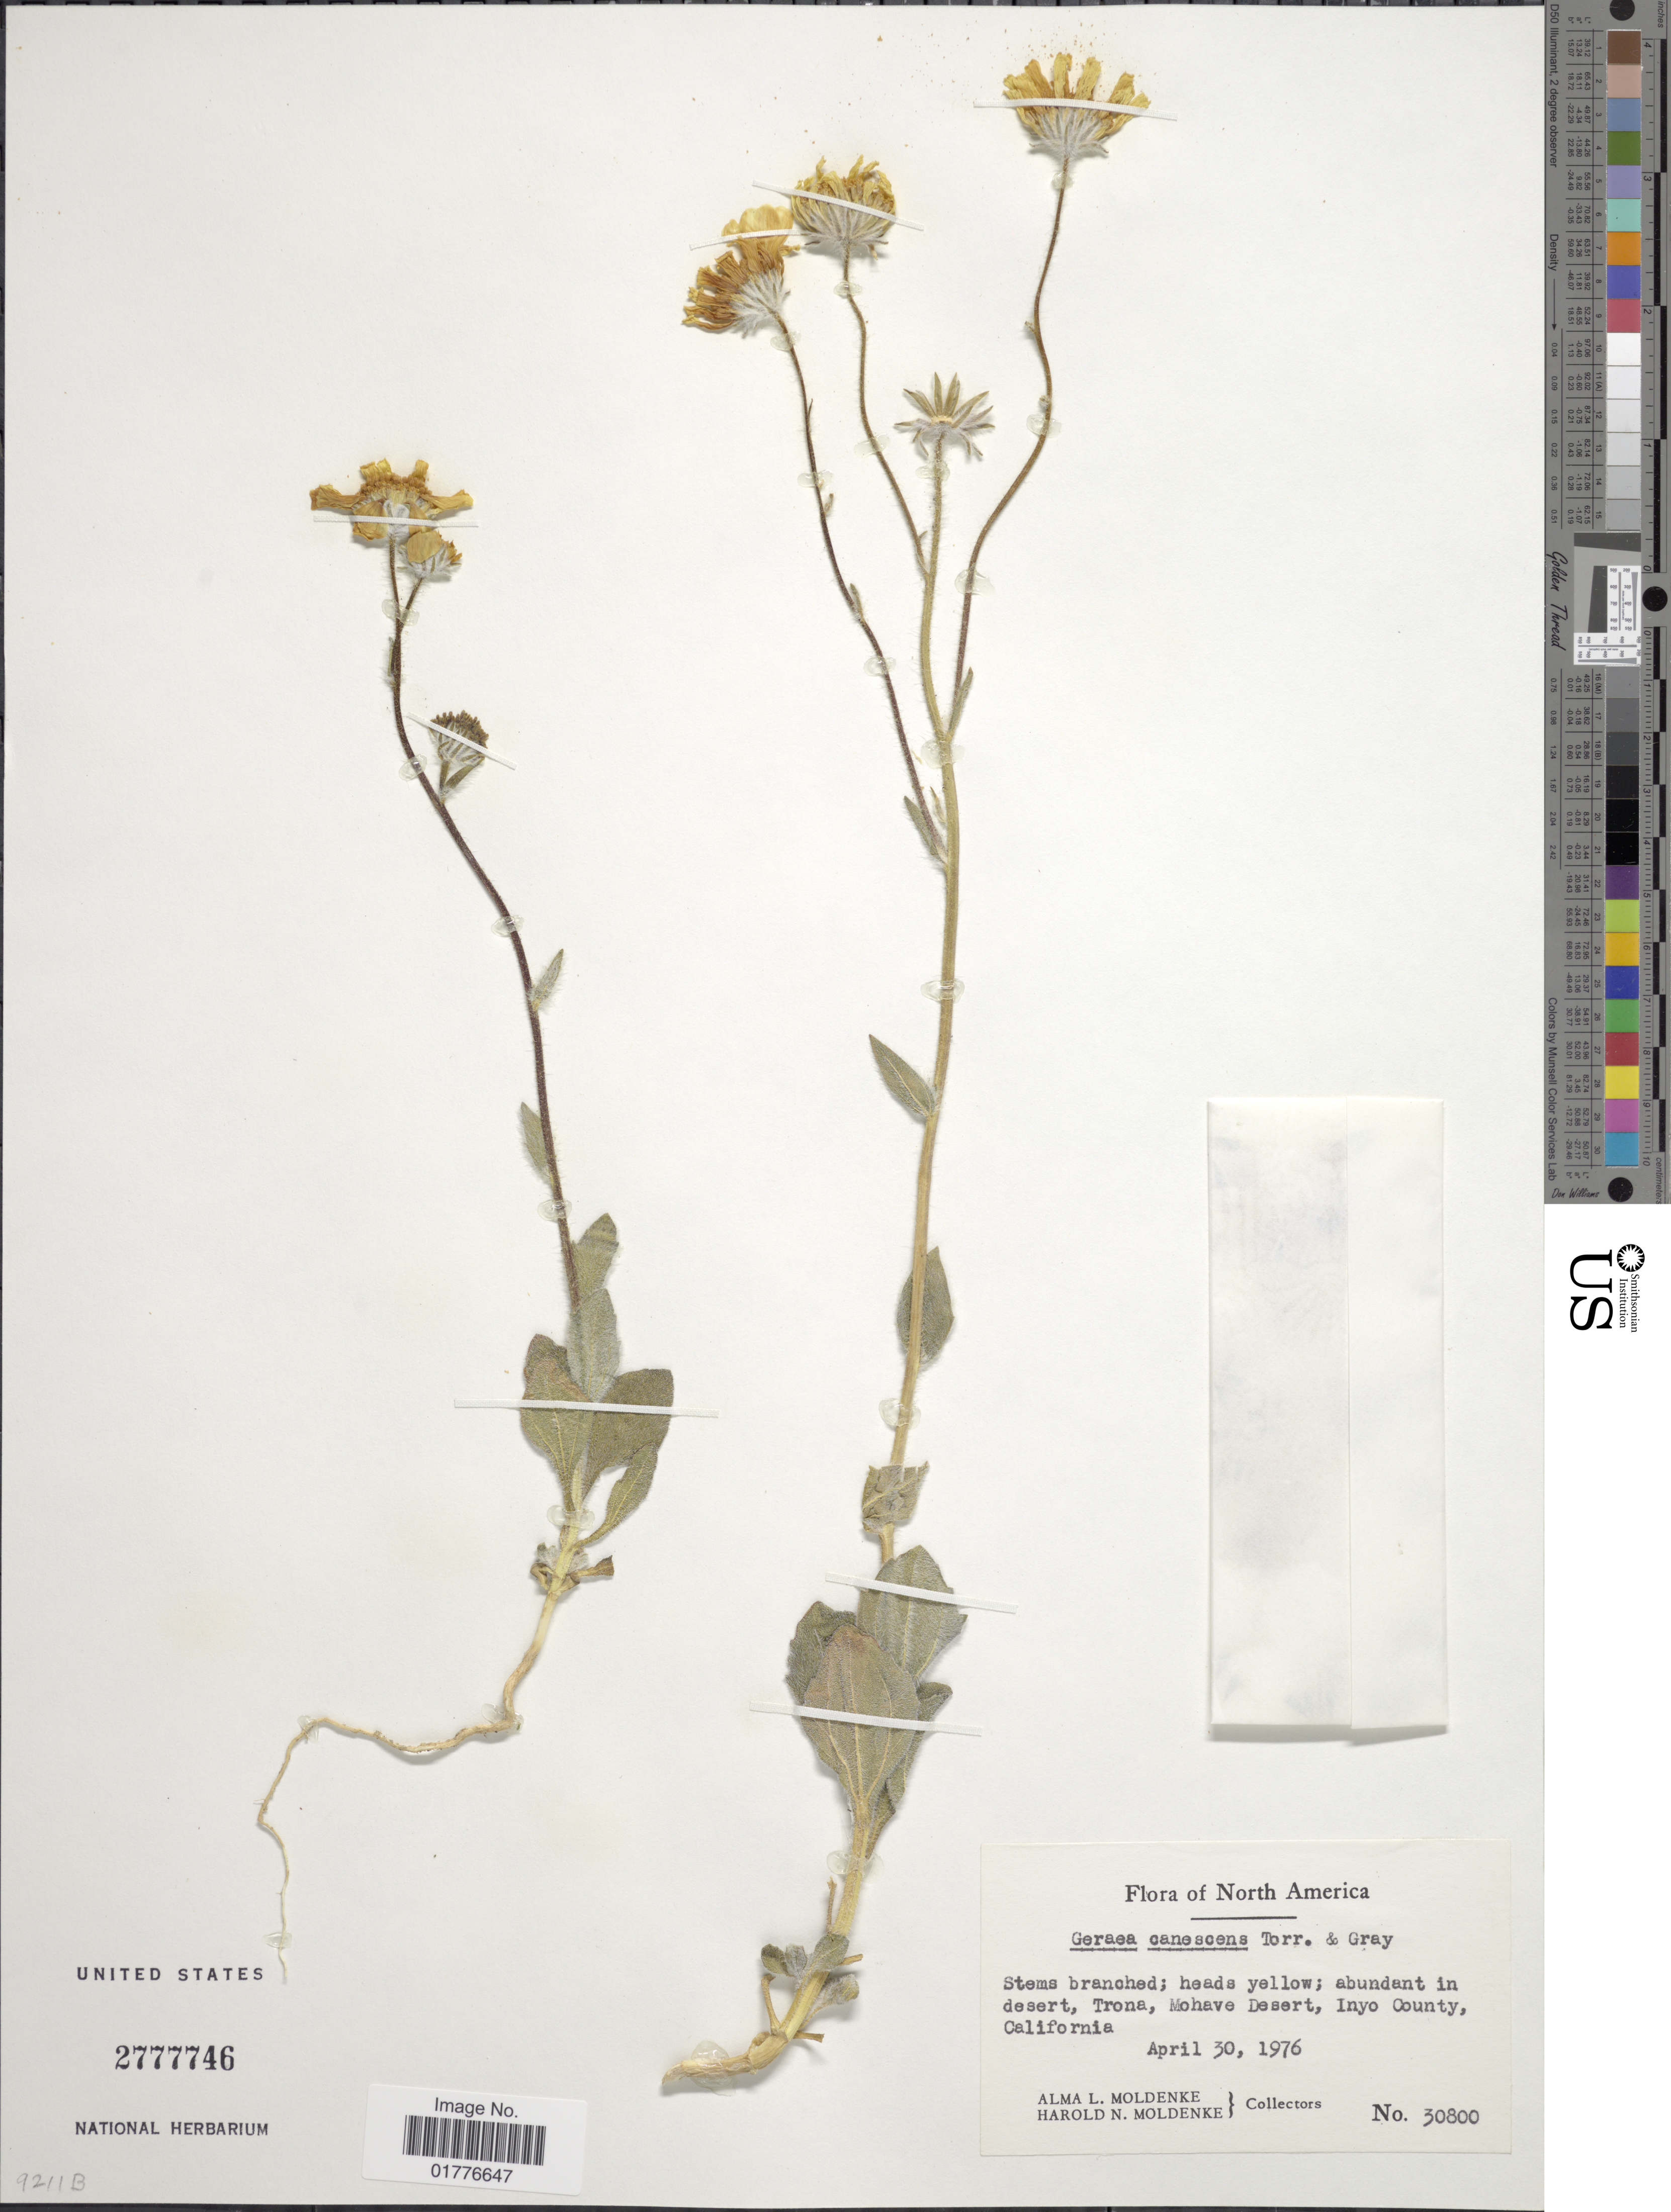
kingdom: Plantae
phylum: Tracheophyta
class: Magnoliopsida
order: Asterales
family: Asteraceae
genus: Geraea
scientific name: Geraea canescens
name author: Torr. & A. Gray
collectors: A. L. Moldenke & H. N. Moldenke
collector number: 30800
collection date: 1976-04-30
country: United States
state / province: California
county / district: Inyo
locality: Abundant in desert, Trona, Mohave Desert, Inyo County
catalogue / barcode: US 2777746